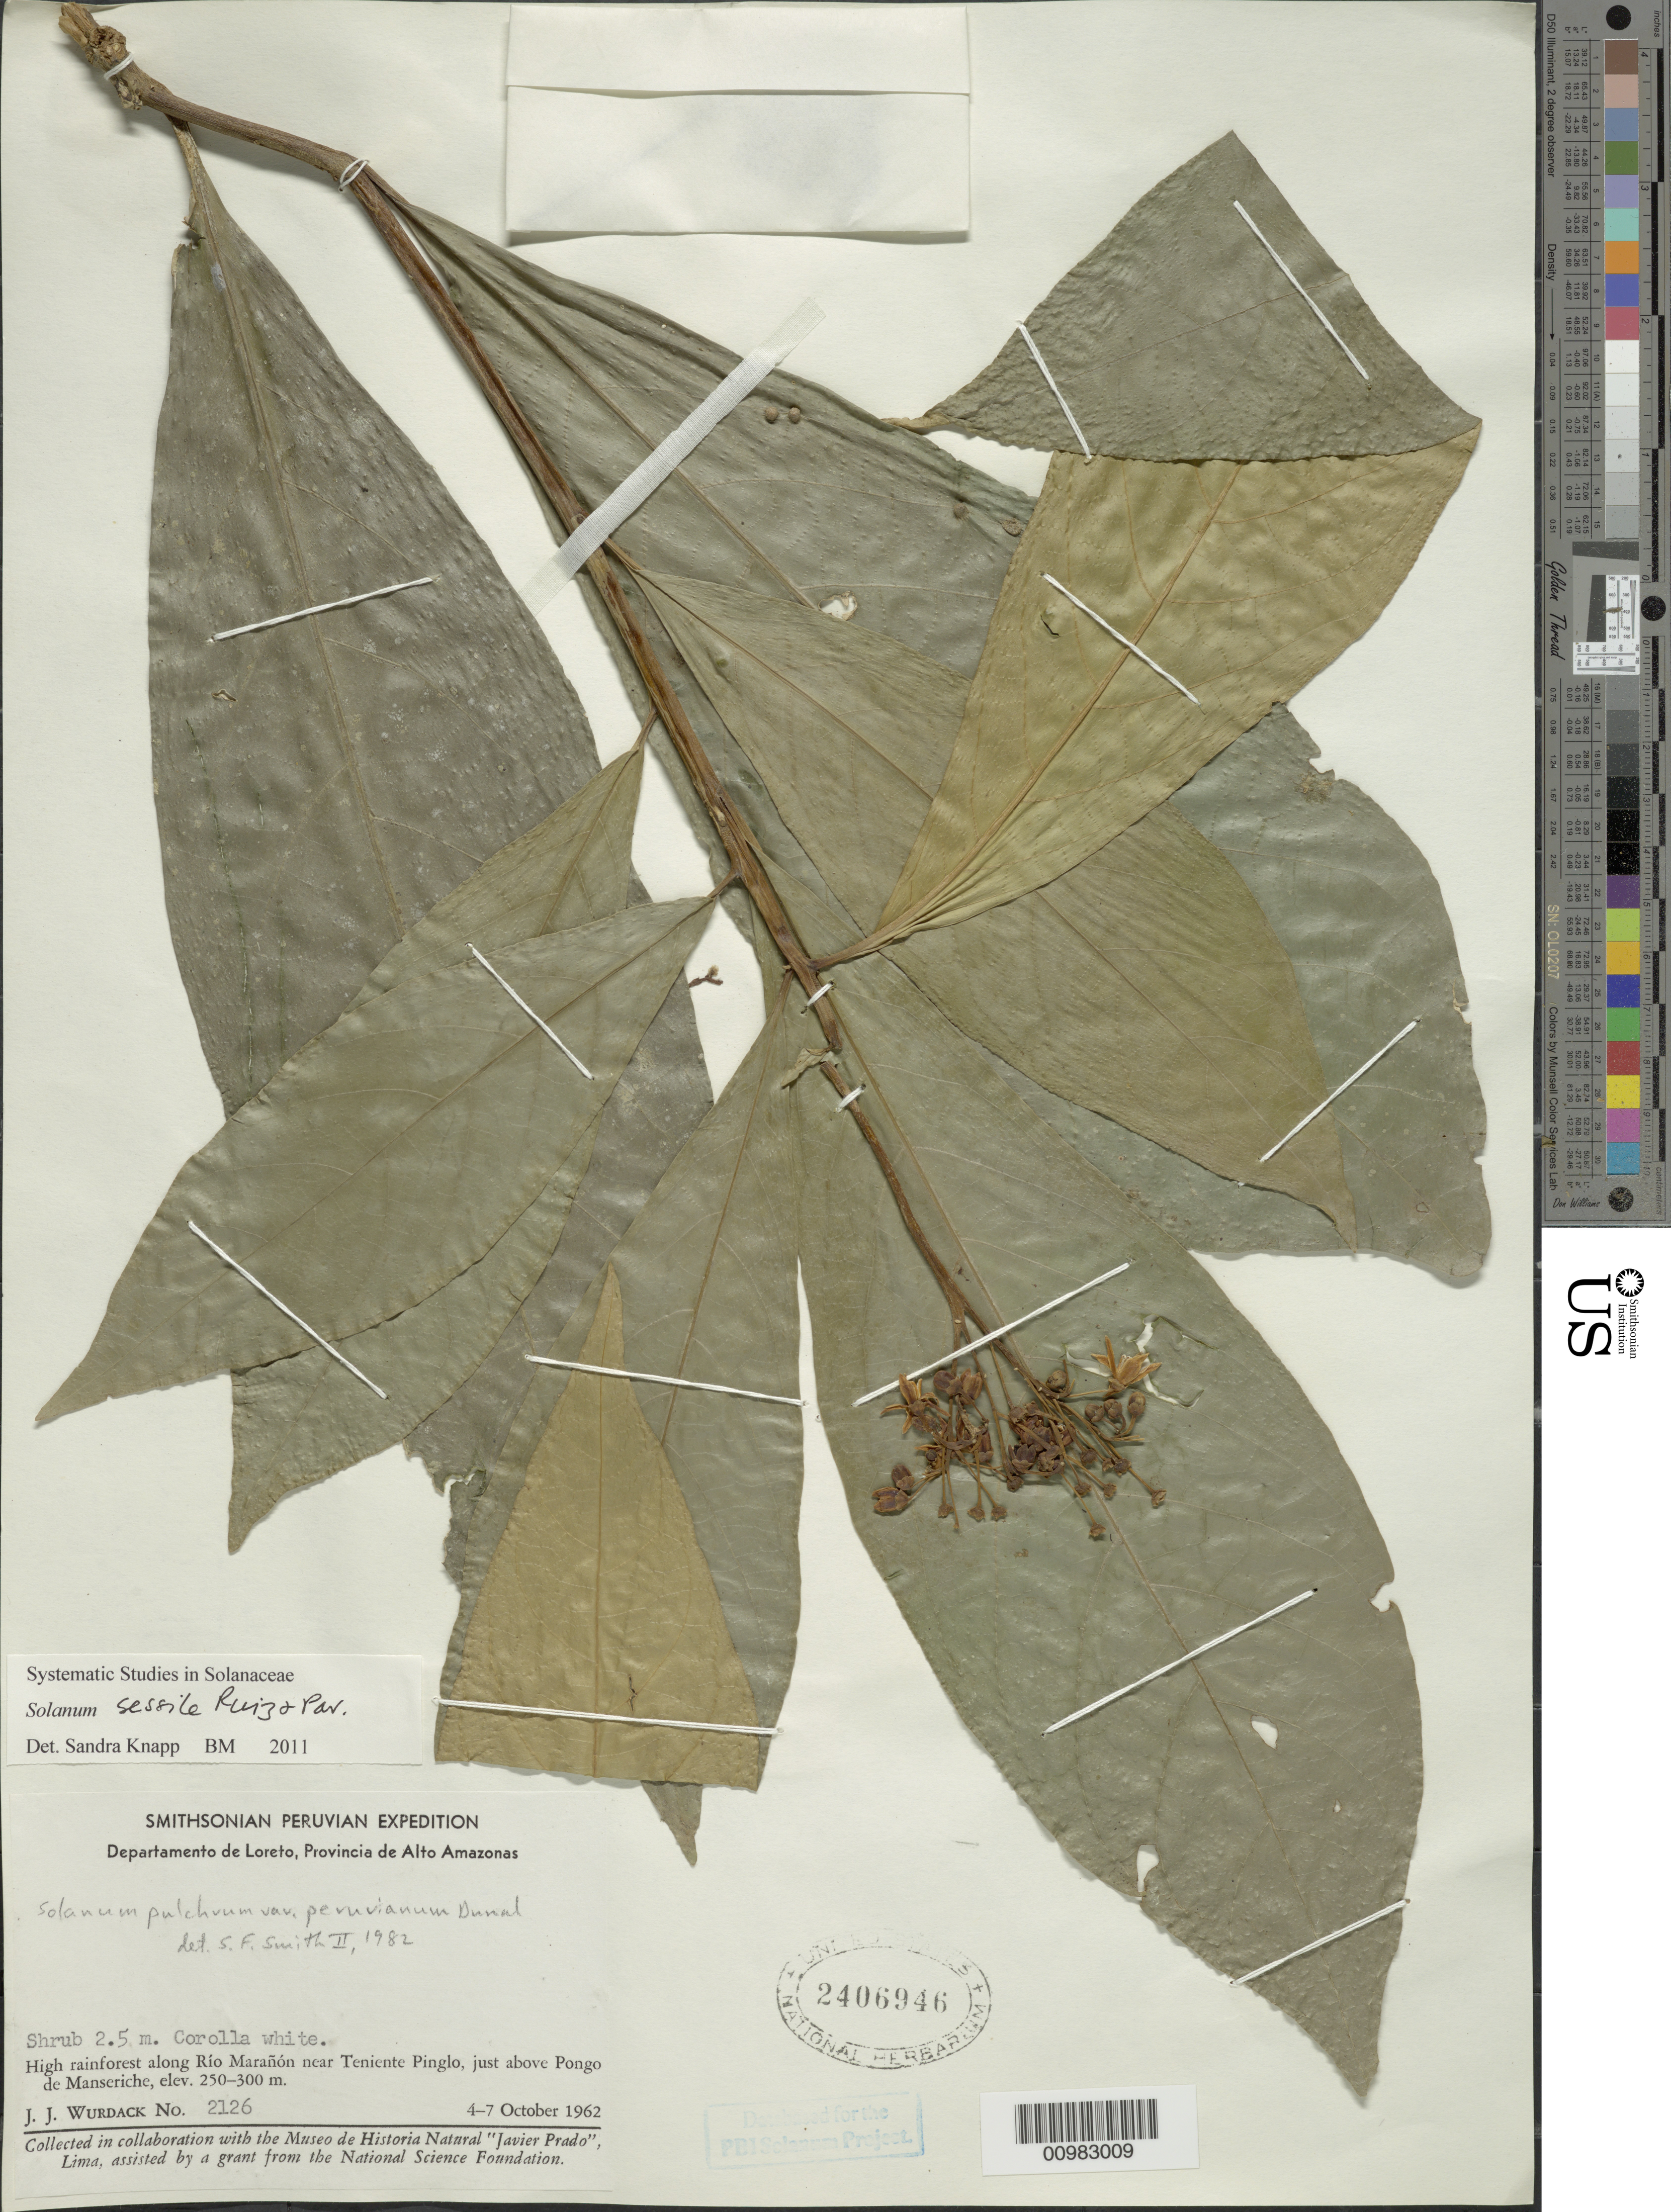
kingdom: Plantae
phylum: Tracheophyta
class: Magnoliopsida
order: Solanales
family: Solanaceae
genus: Solanum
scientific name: Solanum sessile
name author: Ruiz & Pav.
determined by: Knapp, S. D.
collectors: J. J. Wurdack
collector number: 2126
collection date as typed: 4 Oct 1962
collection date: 1962-10-04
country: Peru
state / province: Loreto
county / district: Alto Amazonas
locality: along Río Marañon just above Pongo de Manseriche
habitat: high rainforest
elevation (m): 250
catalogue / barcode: US 2406946